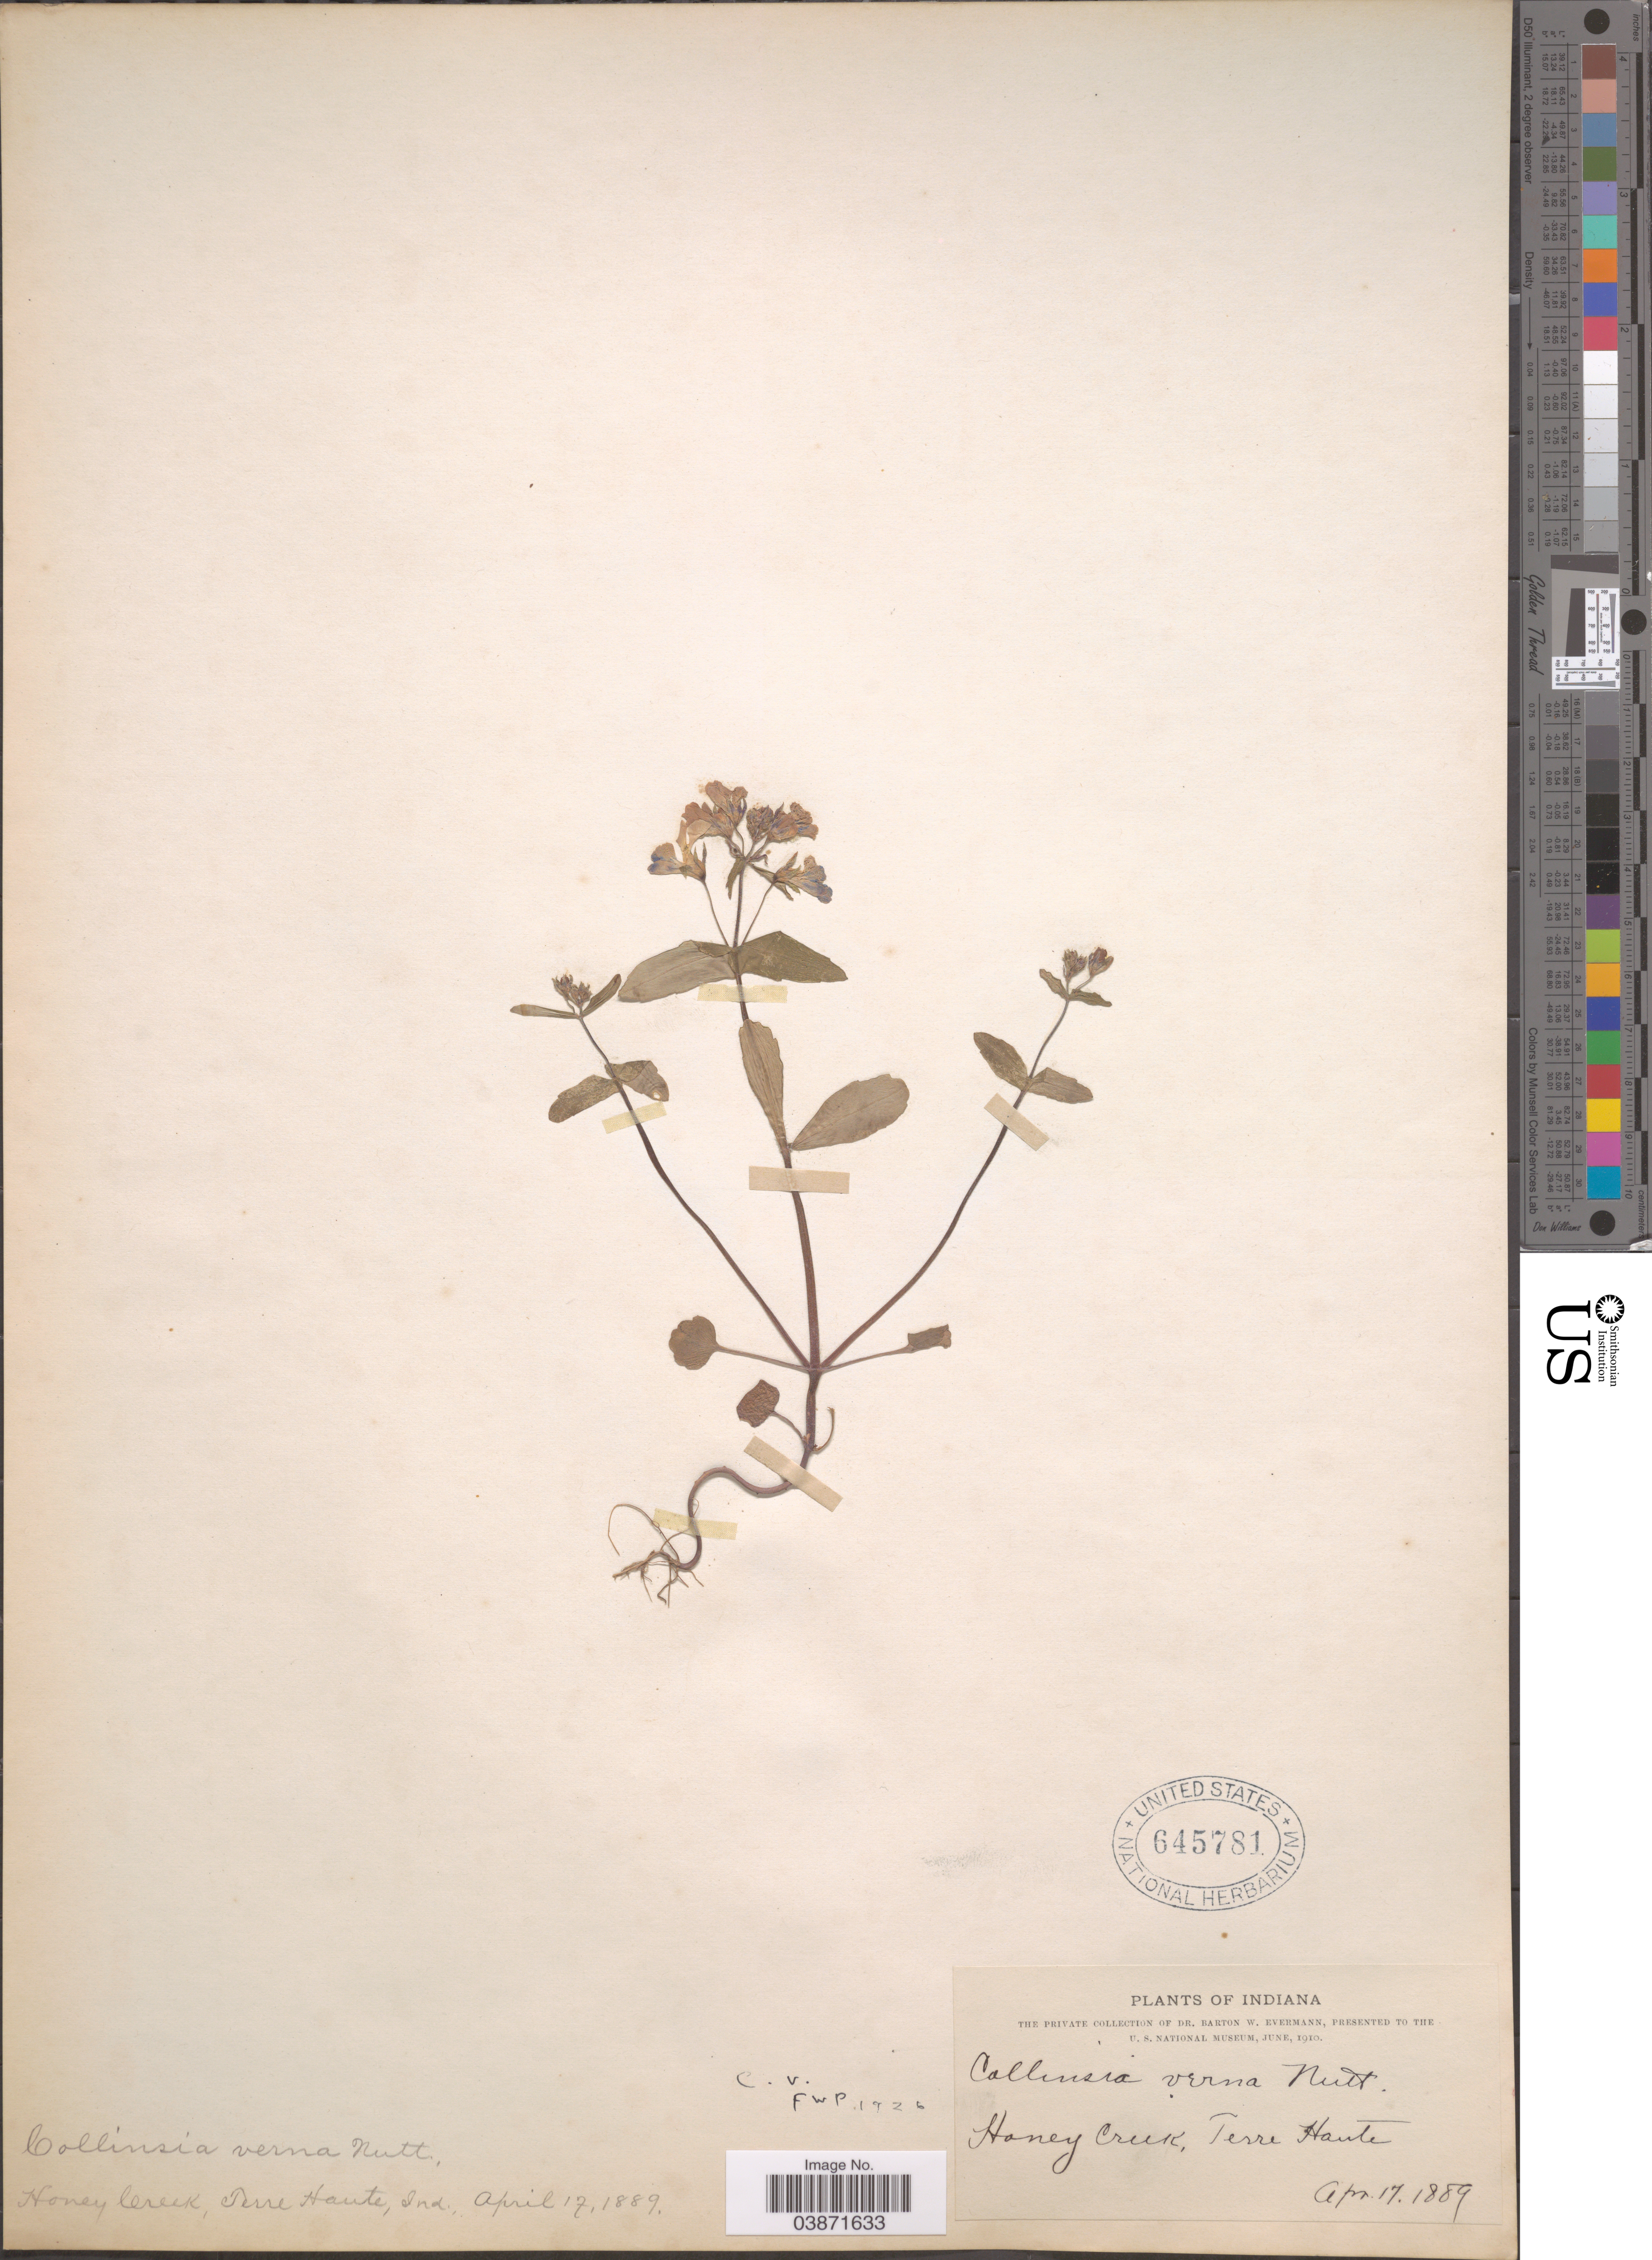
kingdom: Plantae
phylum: Tracheophyta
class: Magnoliopsida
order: Lamiales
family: Plantaginaceae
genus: Collinsia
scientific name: Collinsia verna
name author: Nutt.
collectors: B. W. Evermann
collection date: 1889-04-17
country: United States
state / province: Indiana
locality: Honey Creek, Terre Haute.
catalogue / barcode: US 645781